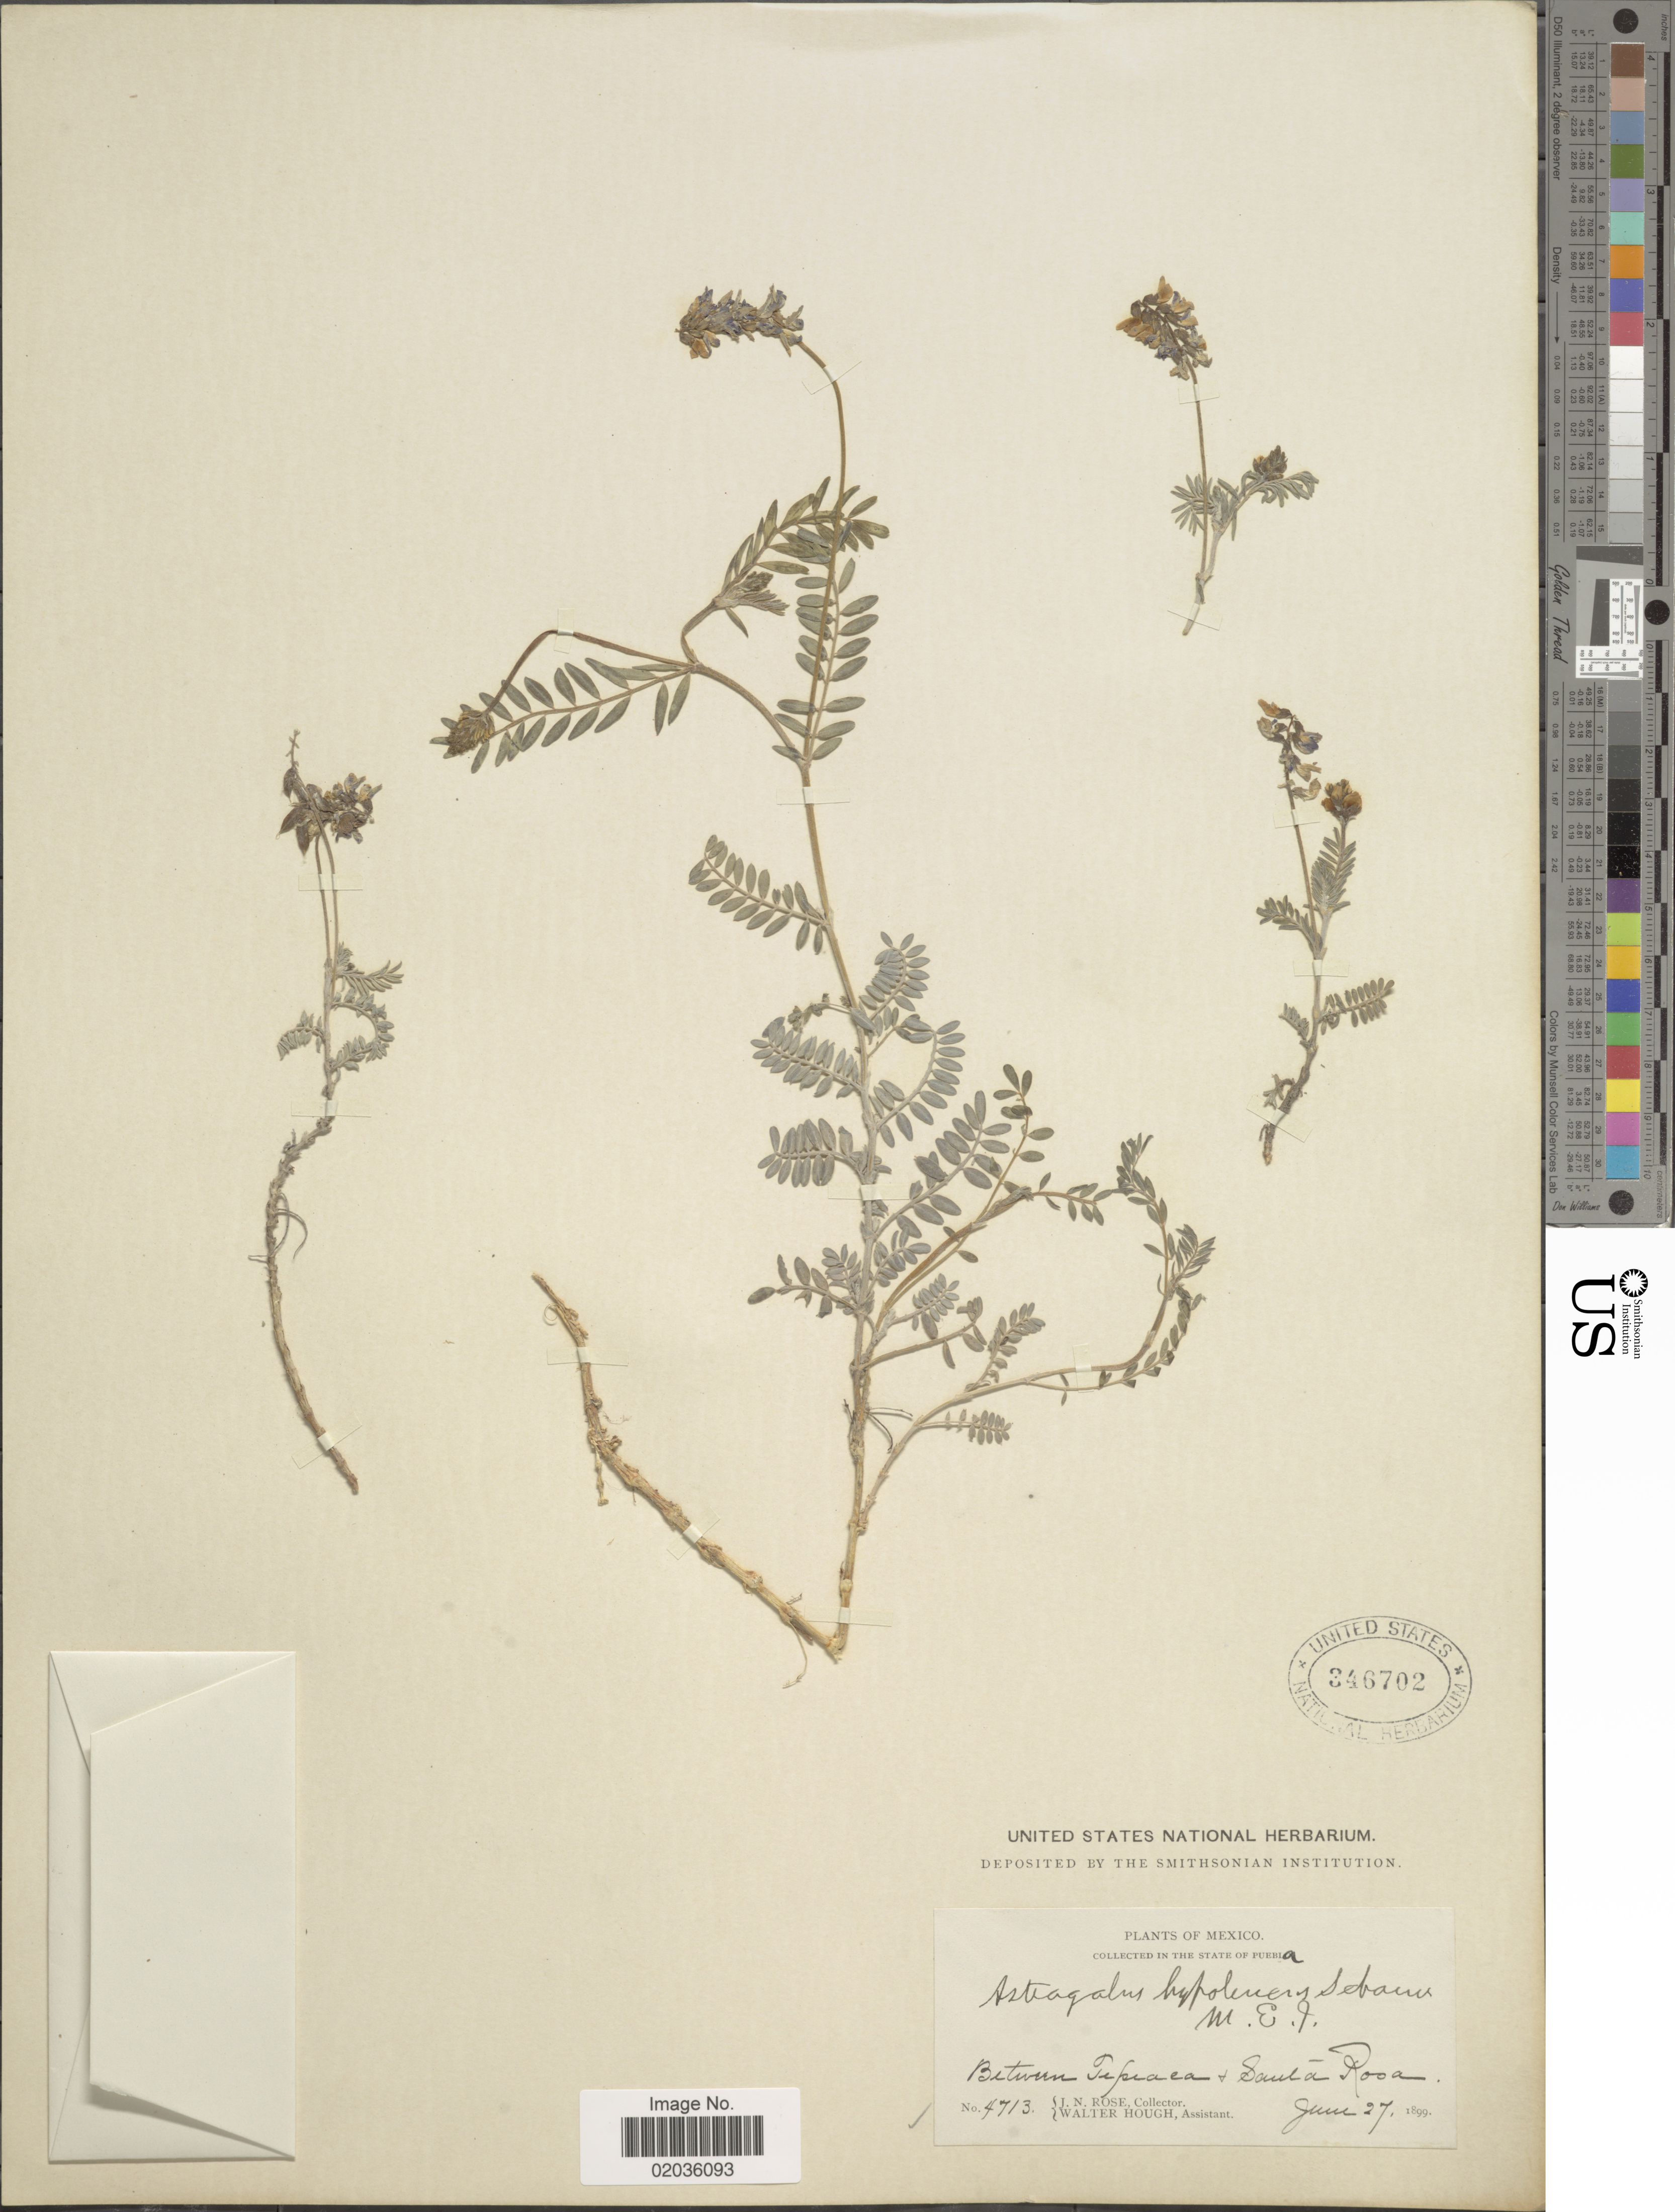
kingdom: Plantae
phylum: Tracheophyta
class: Magnoliopsida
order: Fabales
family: Fabaceae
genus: Astragalus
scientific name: Astragalus hypoleucus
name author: S. Schauer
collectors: J. N. Rose & W. Hough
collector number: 4713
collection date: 1899-06-27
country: Mexico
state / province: Puebla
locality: Between Tepeaca + Santa Rosa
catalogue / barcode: US 346702